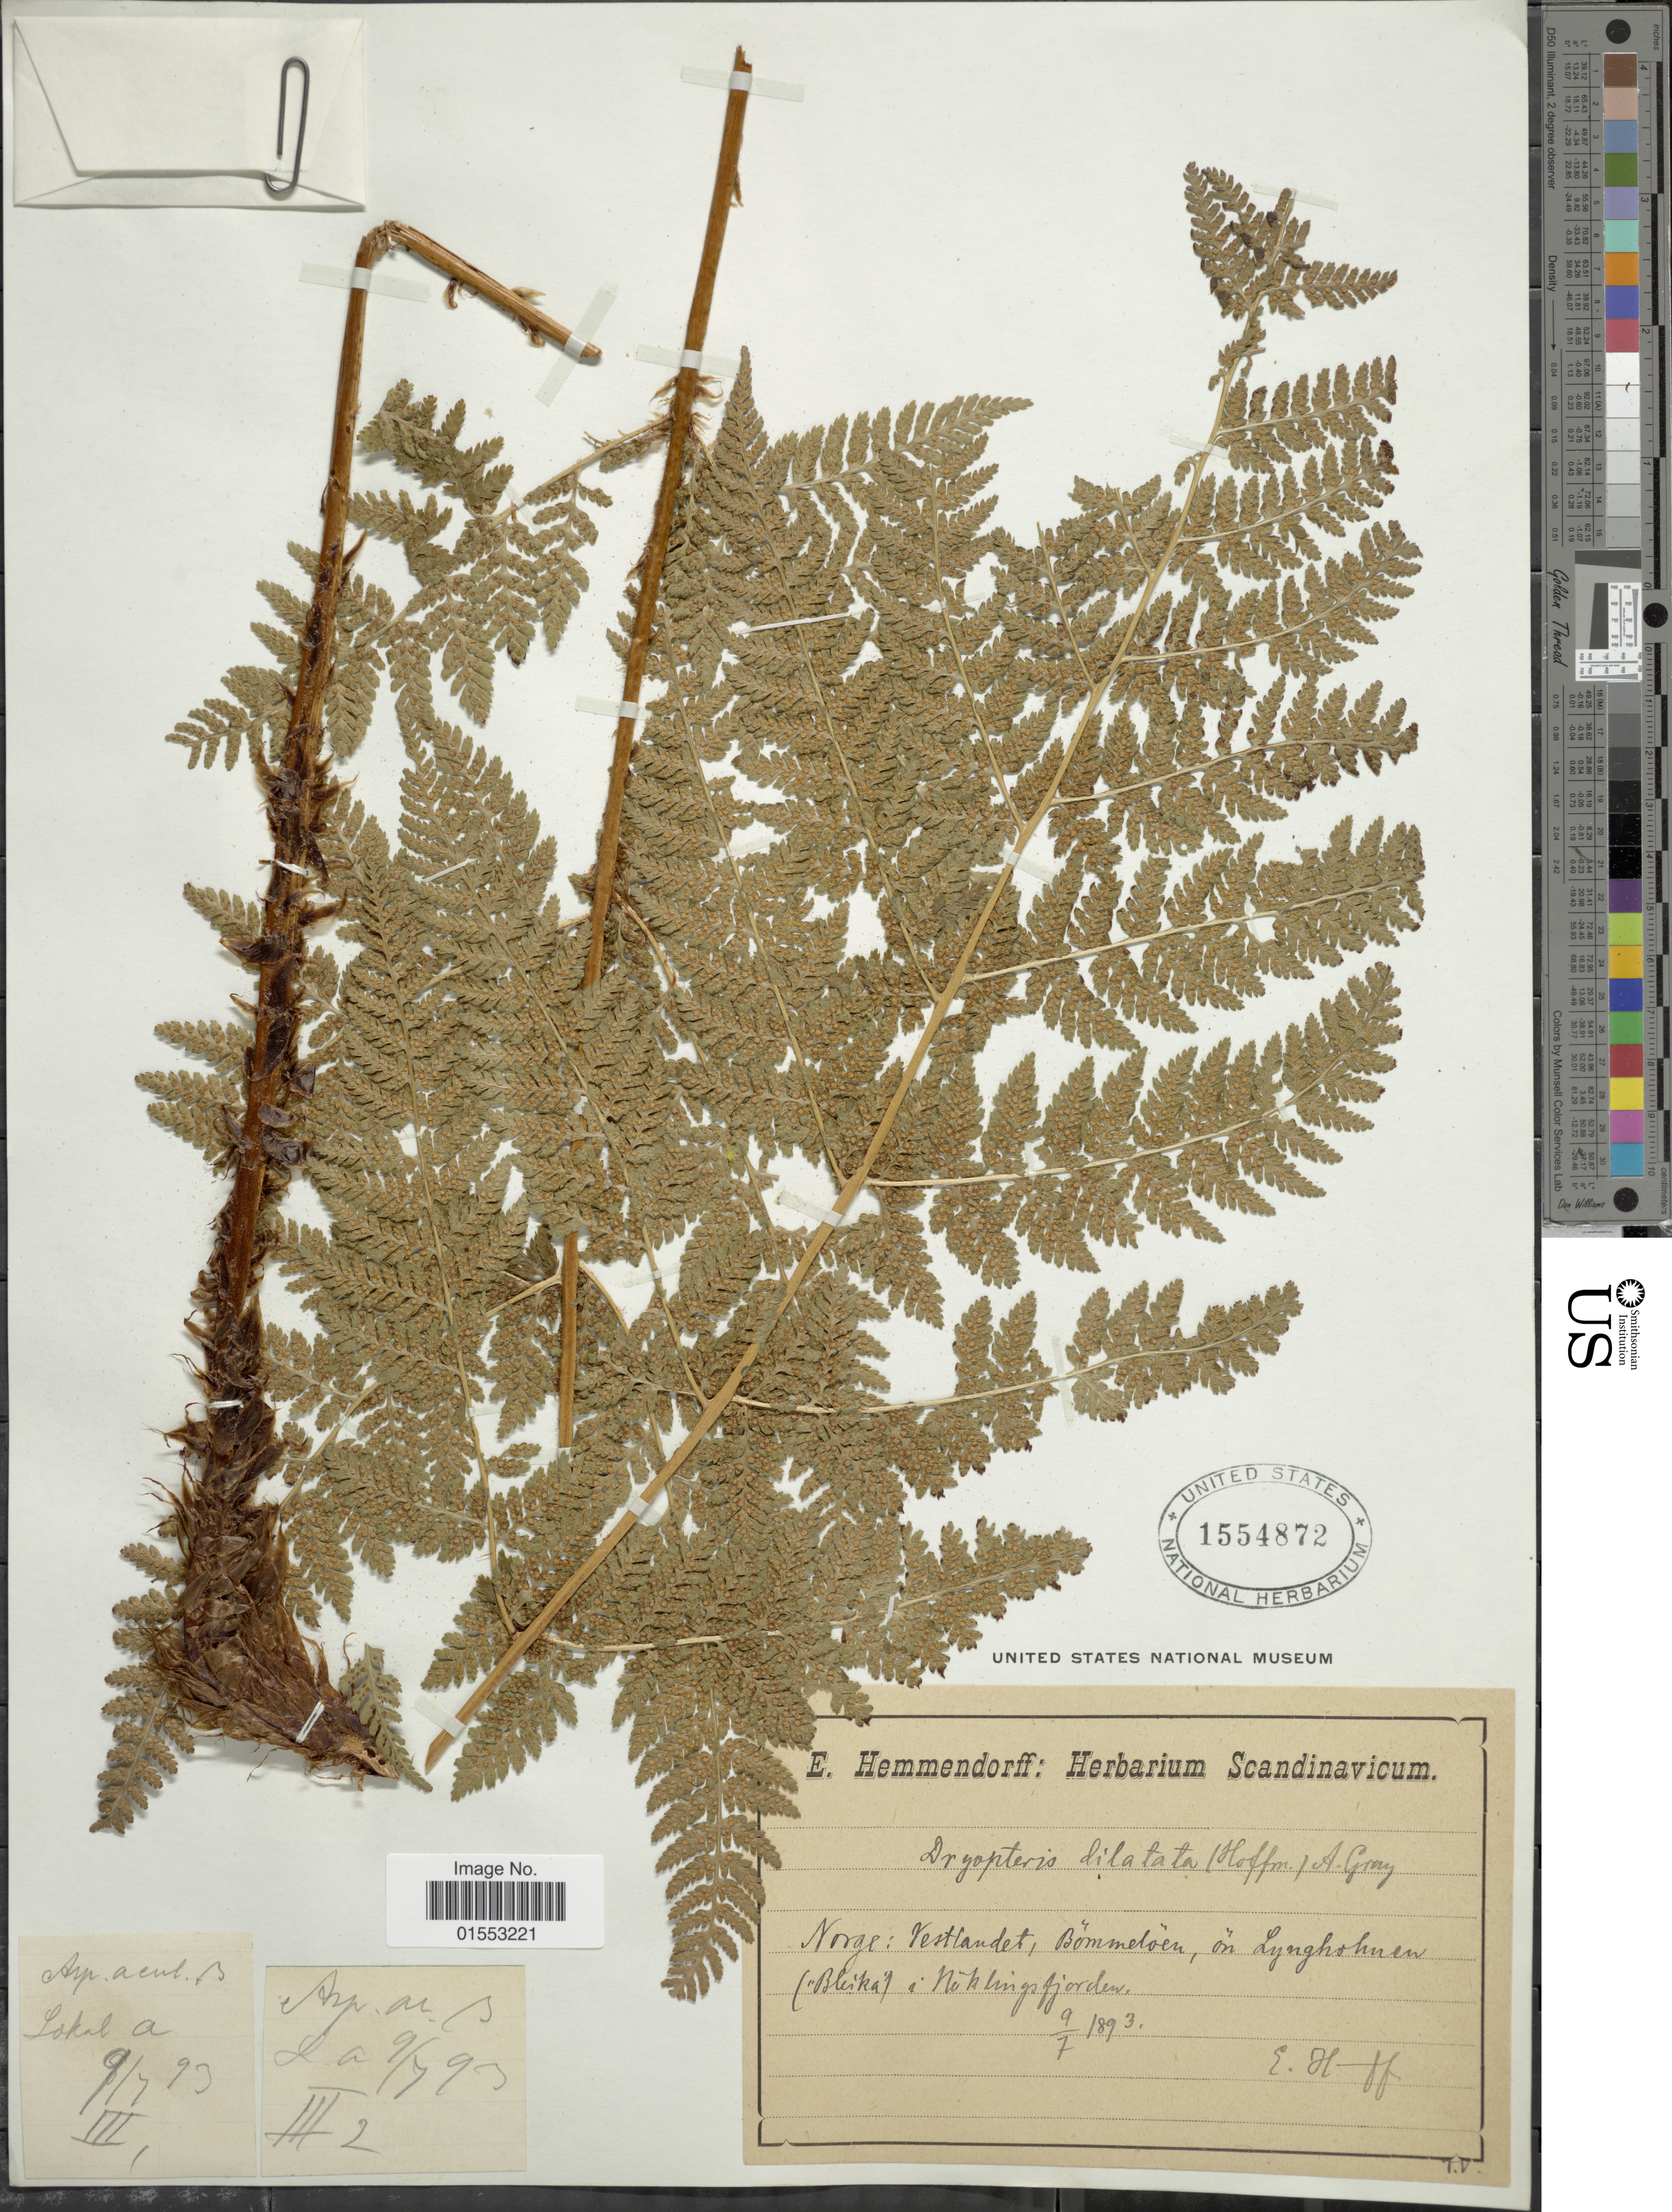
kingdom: Plantae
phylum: Tracheophyta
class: Polypodiopsida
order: Polypodiales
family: Dryopteridaceae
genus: Dryopteris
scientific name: Dryopteris dilatata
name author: (Hoffm.) A. Gray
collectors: E. Hemmendorff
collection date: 1893-07-09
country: Norway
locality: Norge: Vestlandet, Bommeloen, on Lyngholmen (Bleika) i Noklinhfjorden [interpreted]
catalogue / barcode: US 1554872